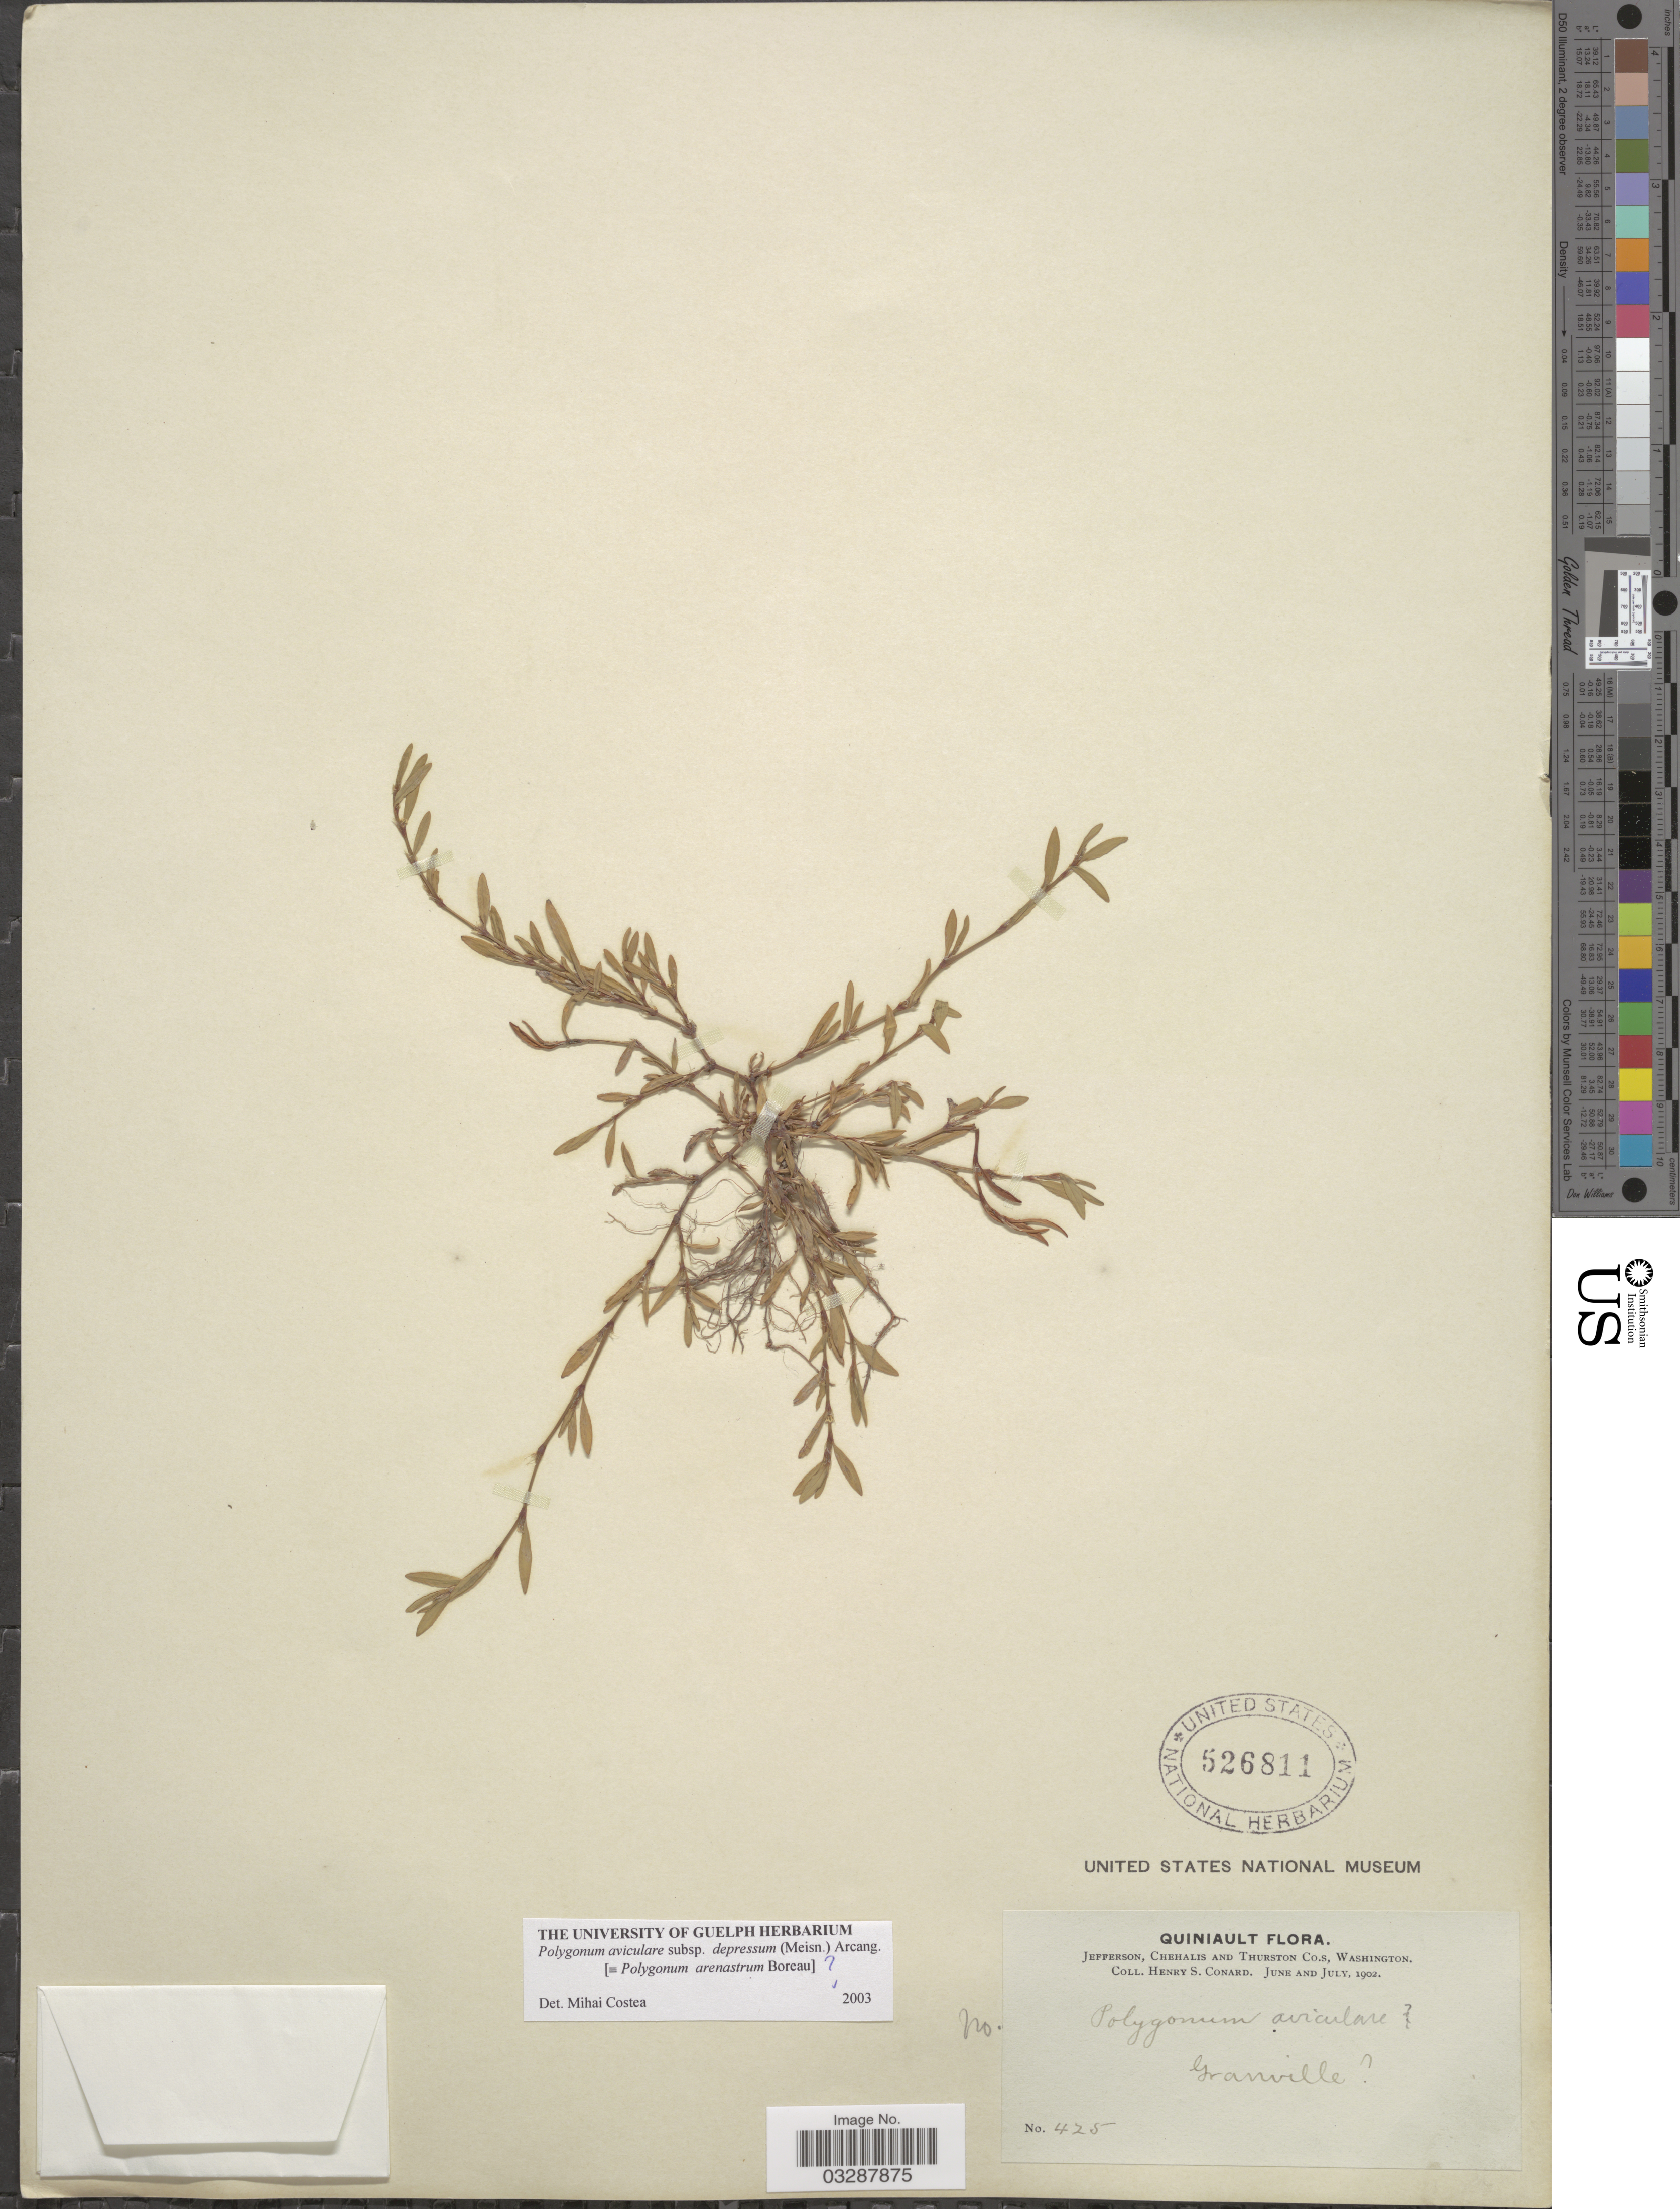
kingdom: Plantae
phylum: Tracheophyta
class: Magnoliopsida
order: Caryophyllales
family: Polygonaceae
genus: Polygonum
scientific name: Polygonum aviculare subsp. depressum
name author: (Meisn.) Arcang.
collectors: H. S. Conard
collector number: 425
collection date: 1902-06/1902-07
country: United States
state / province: Washington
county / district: Thurston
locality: Quiniault, Jefferson, Chehalis and Thurston Co.s, Granville [unsure placement]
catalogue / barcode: US 526811